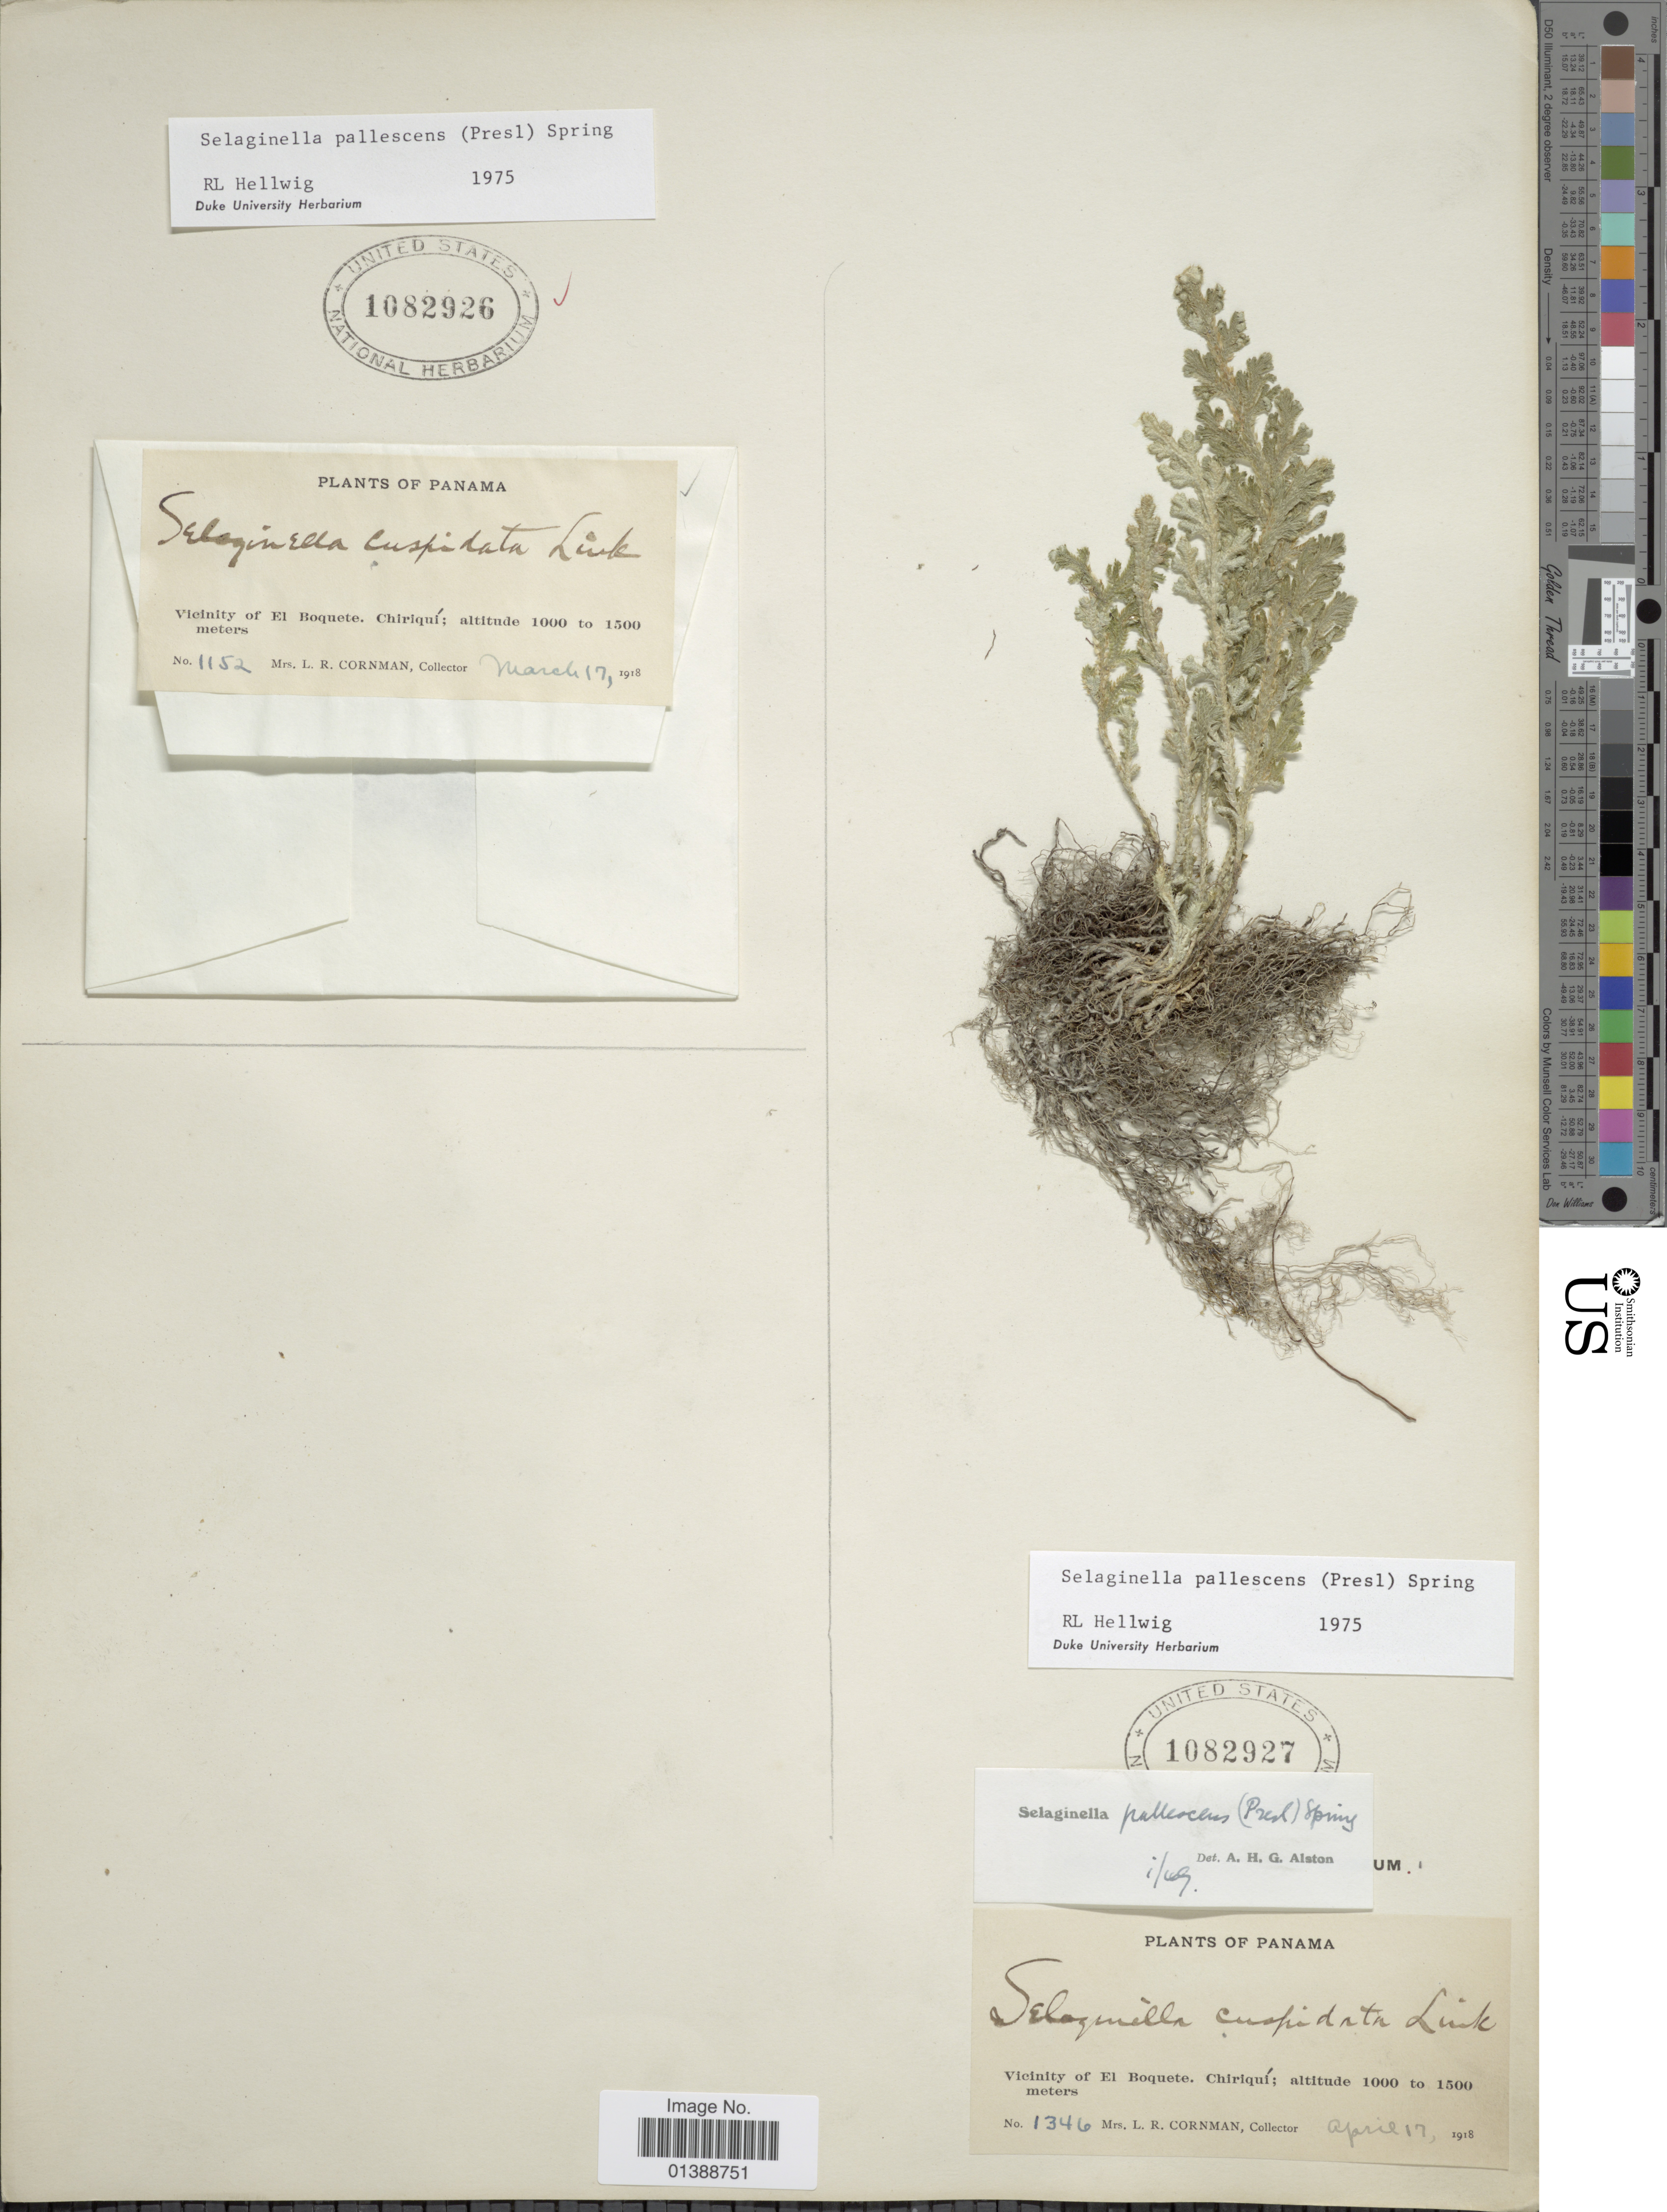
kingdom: Plantae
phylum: Tracheophyta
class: Lycopodiopsida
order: Selaginellales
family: Selaginellaceae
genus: Selaginella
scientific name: Selaginella pallescens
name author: (C. Presl) Spring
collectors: L. Cornman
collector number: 1152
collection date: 1918-03-17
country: Panama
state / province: Chiriqui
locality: Vicinityof El Boquete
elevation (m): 1000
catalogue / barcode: US 1082926-2